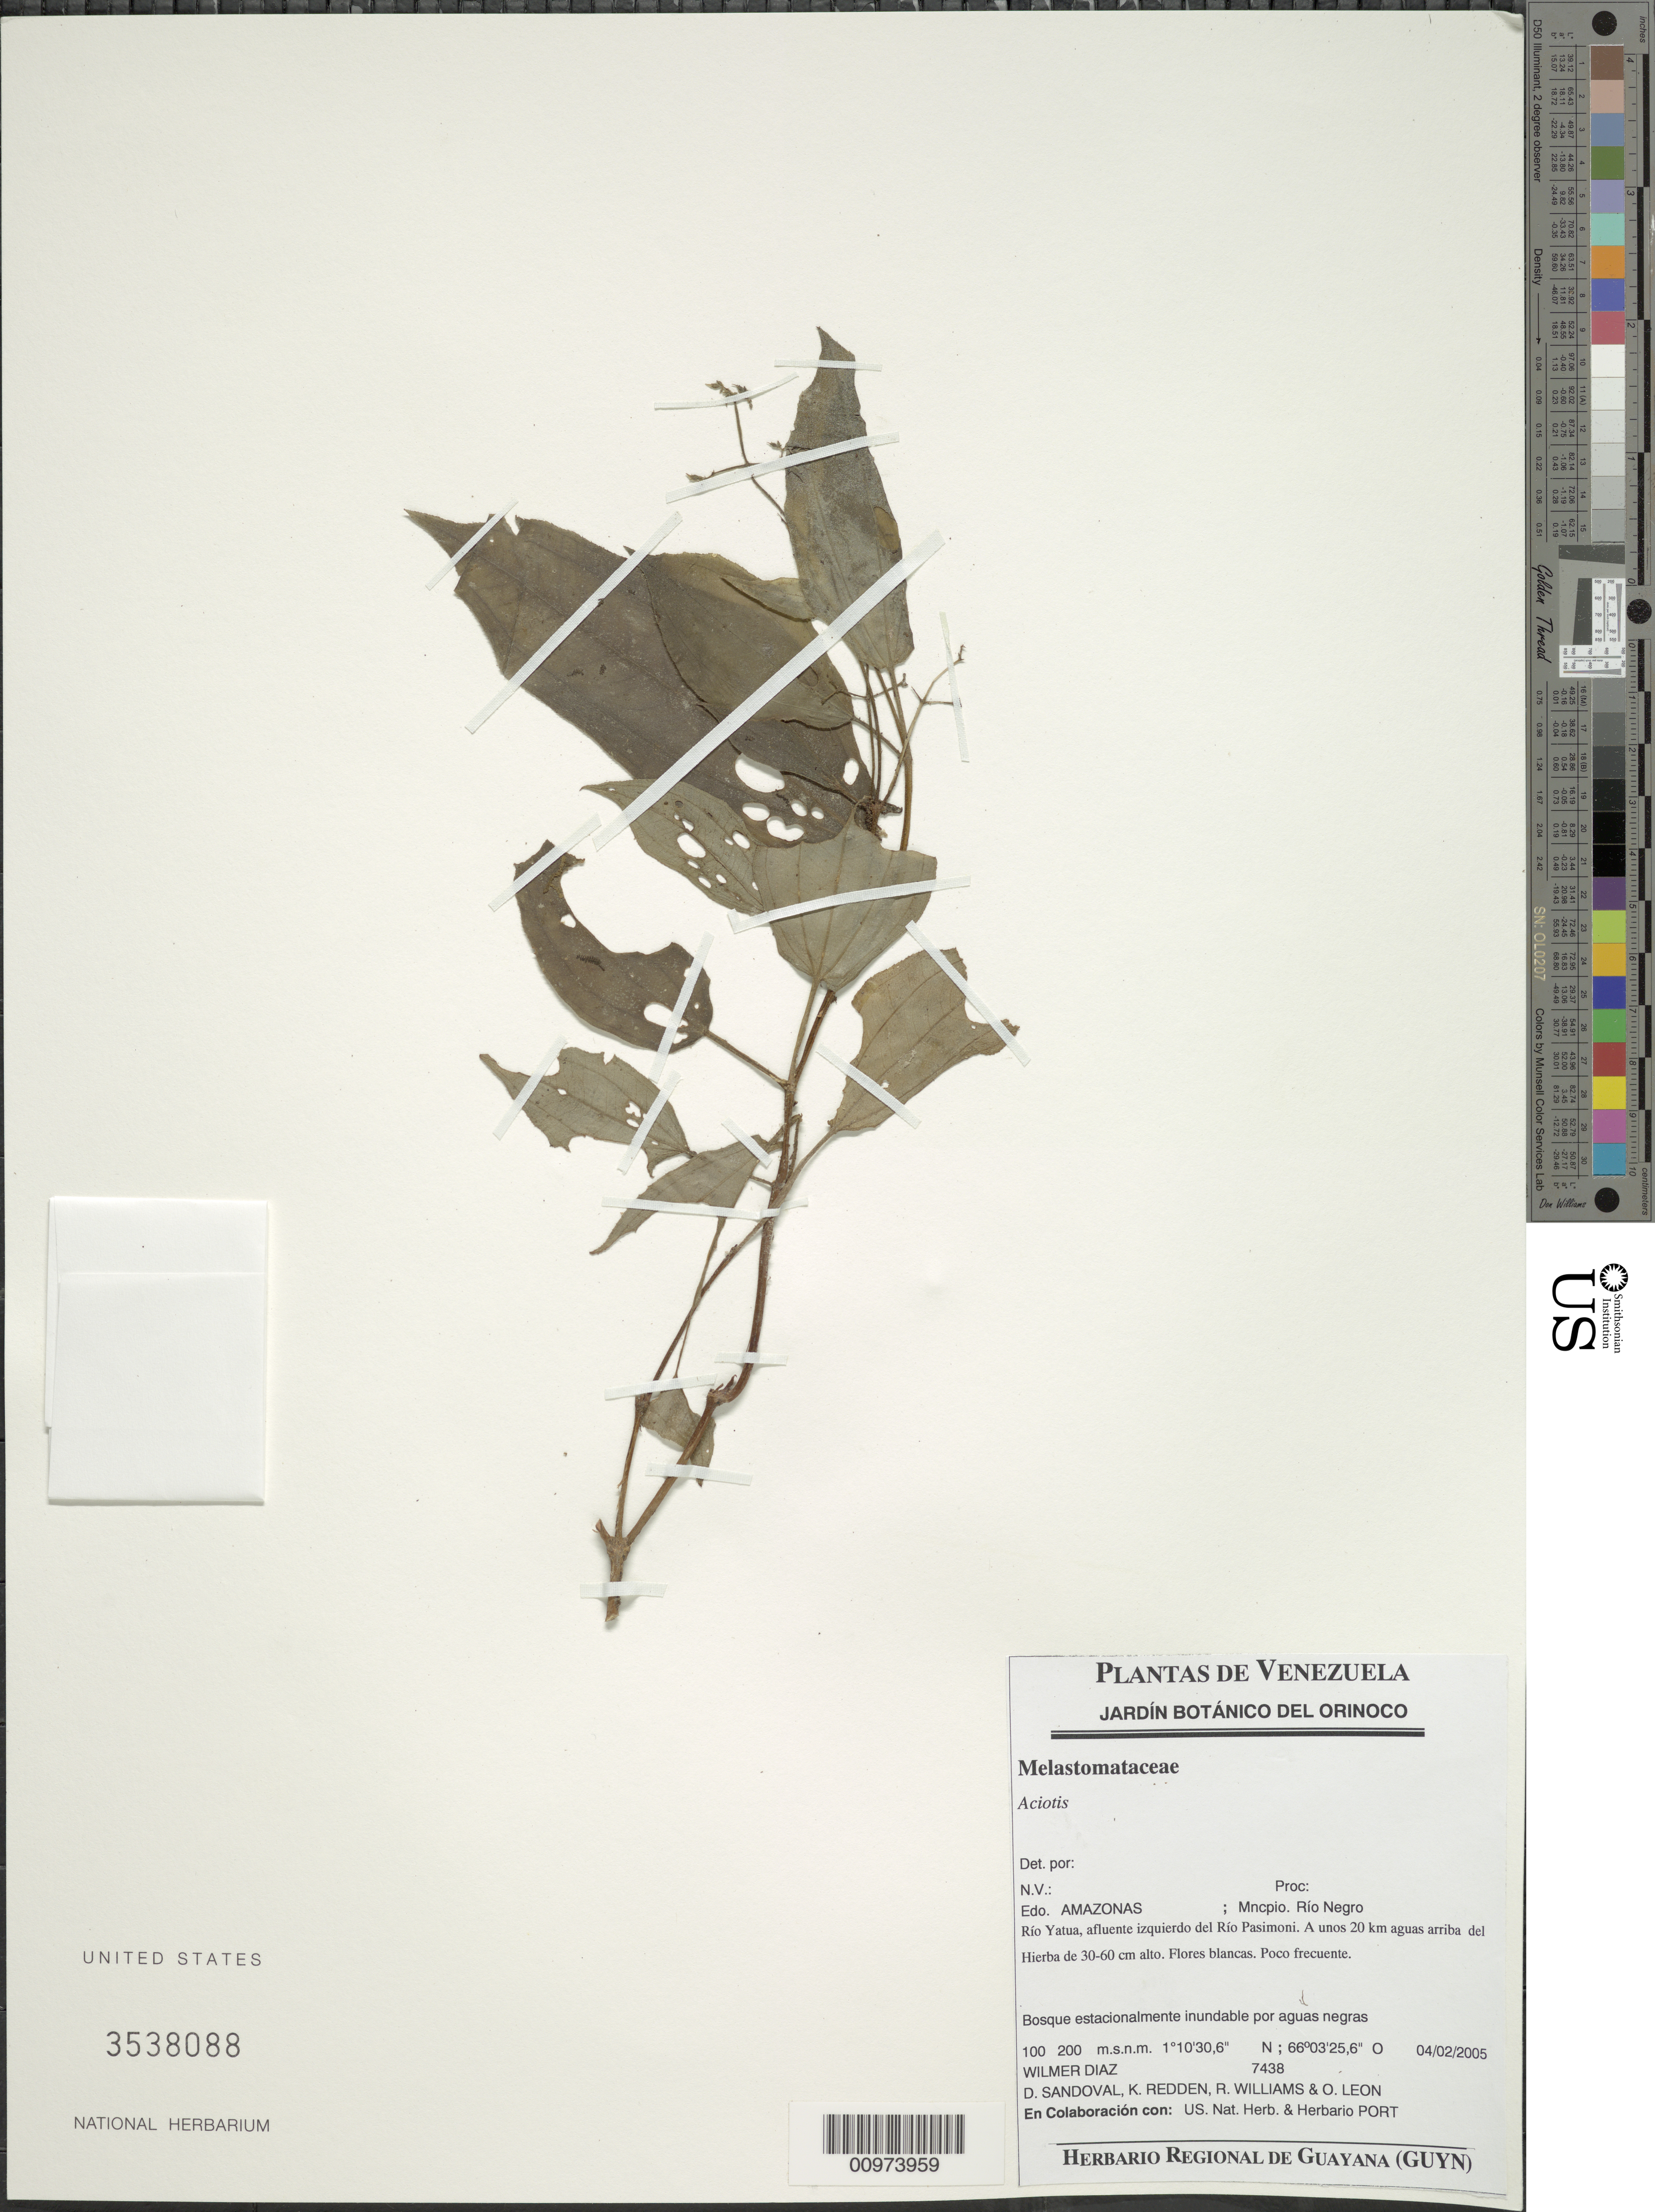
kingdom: Plantae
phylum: Tracheophyta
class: Magnoliopsida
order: Myrtales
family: Melastomataceae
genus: Aciotis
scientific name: Aciotis indecora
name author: (Bonpl.) Triana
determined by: Nunes da Silva, Diego, (RB), Jardim Botanico do Rio de Janeiro - Herbario (BRAZIL)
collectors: W. Díaz P., D. Sandoval, K. M. Redden, R. Williams & O. León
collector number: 7438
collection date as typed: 4-Feb-05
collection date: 2005-02-04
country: Venezuela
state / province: Amazonas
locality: Mun. Río Negro, Río Yatua, afluente del Río Pasimoni, 9 km aguas arriba del Campamento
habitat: Bosque estacionalmente inundable por aguas negras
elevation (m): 100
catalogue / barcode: US 3538088